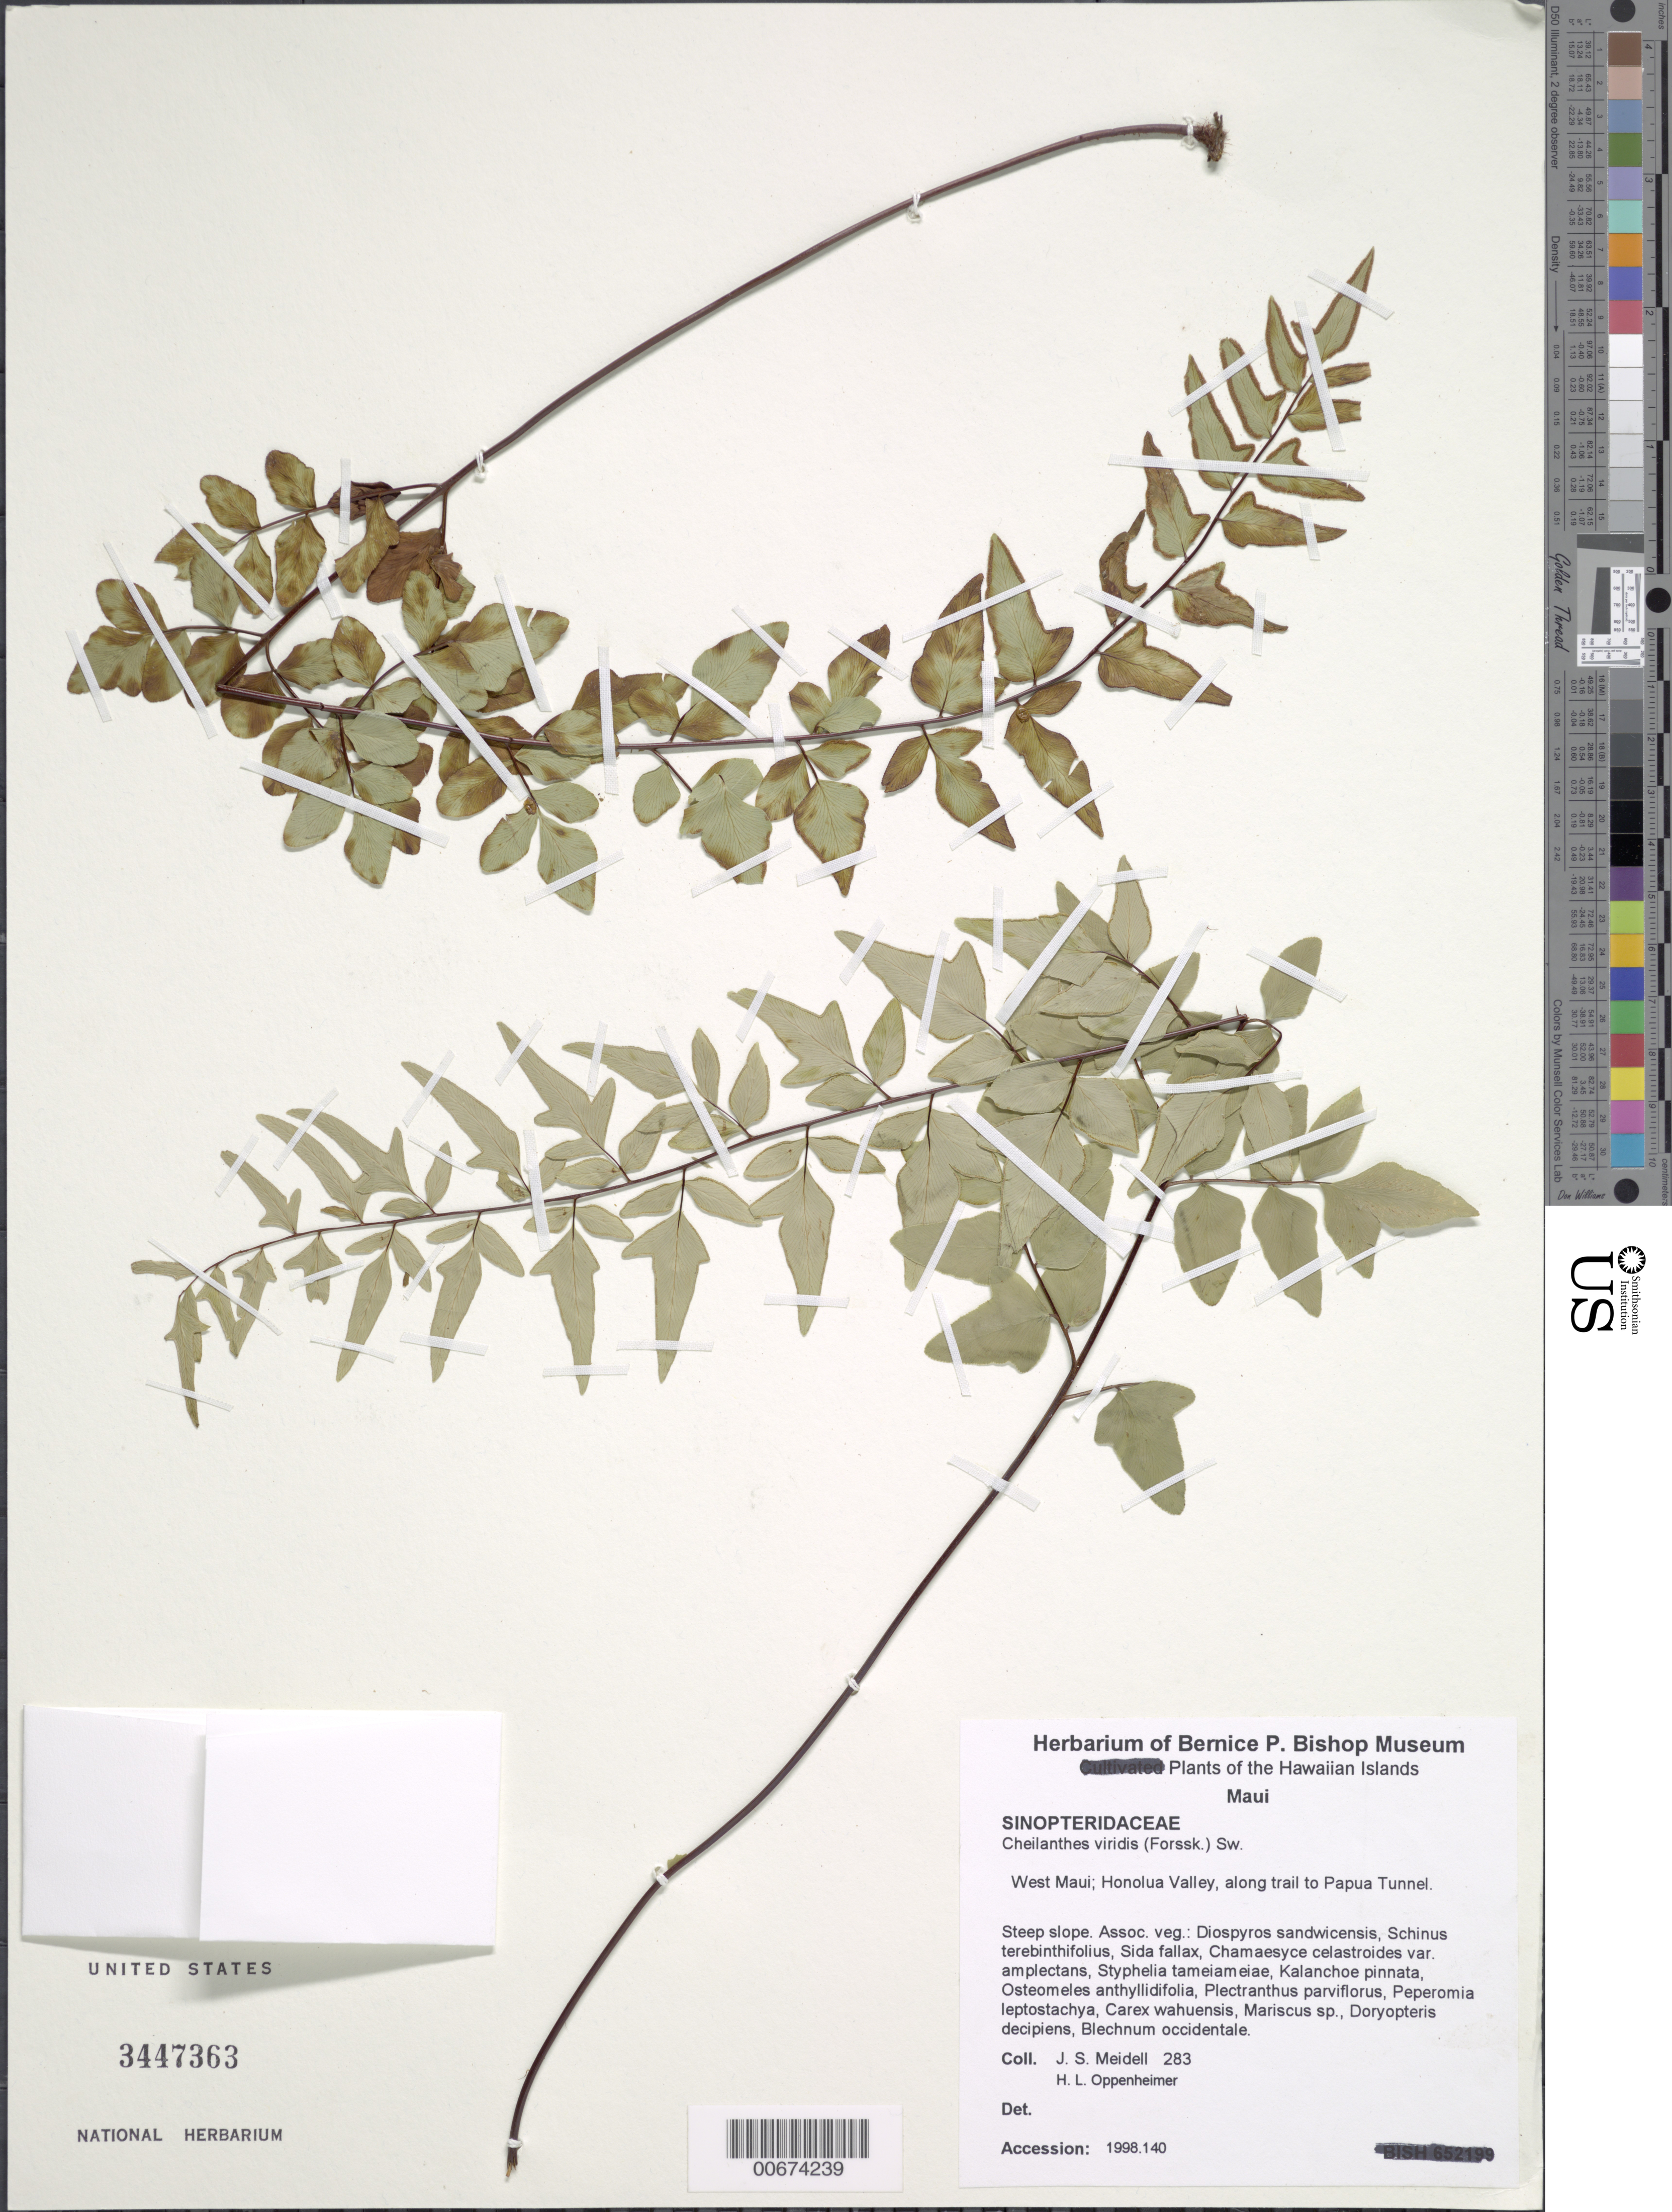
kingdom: Plantae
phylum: Tracheophyta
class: Polypodiopsida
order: Polypodiales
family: Pteridaceae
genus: Cheilanthes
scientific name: Cheilanthes viridis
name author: (Forssk.) Sw.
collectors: J. Meidell & H. L. Oppenheimer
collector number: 283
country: United States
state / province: Hawaii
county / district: Maui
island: Maui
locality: W Maui; Honolua Valley, along trail to Papua Tunnel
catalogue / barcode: US 3447363